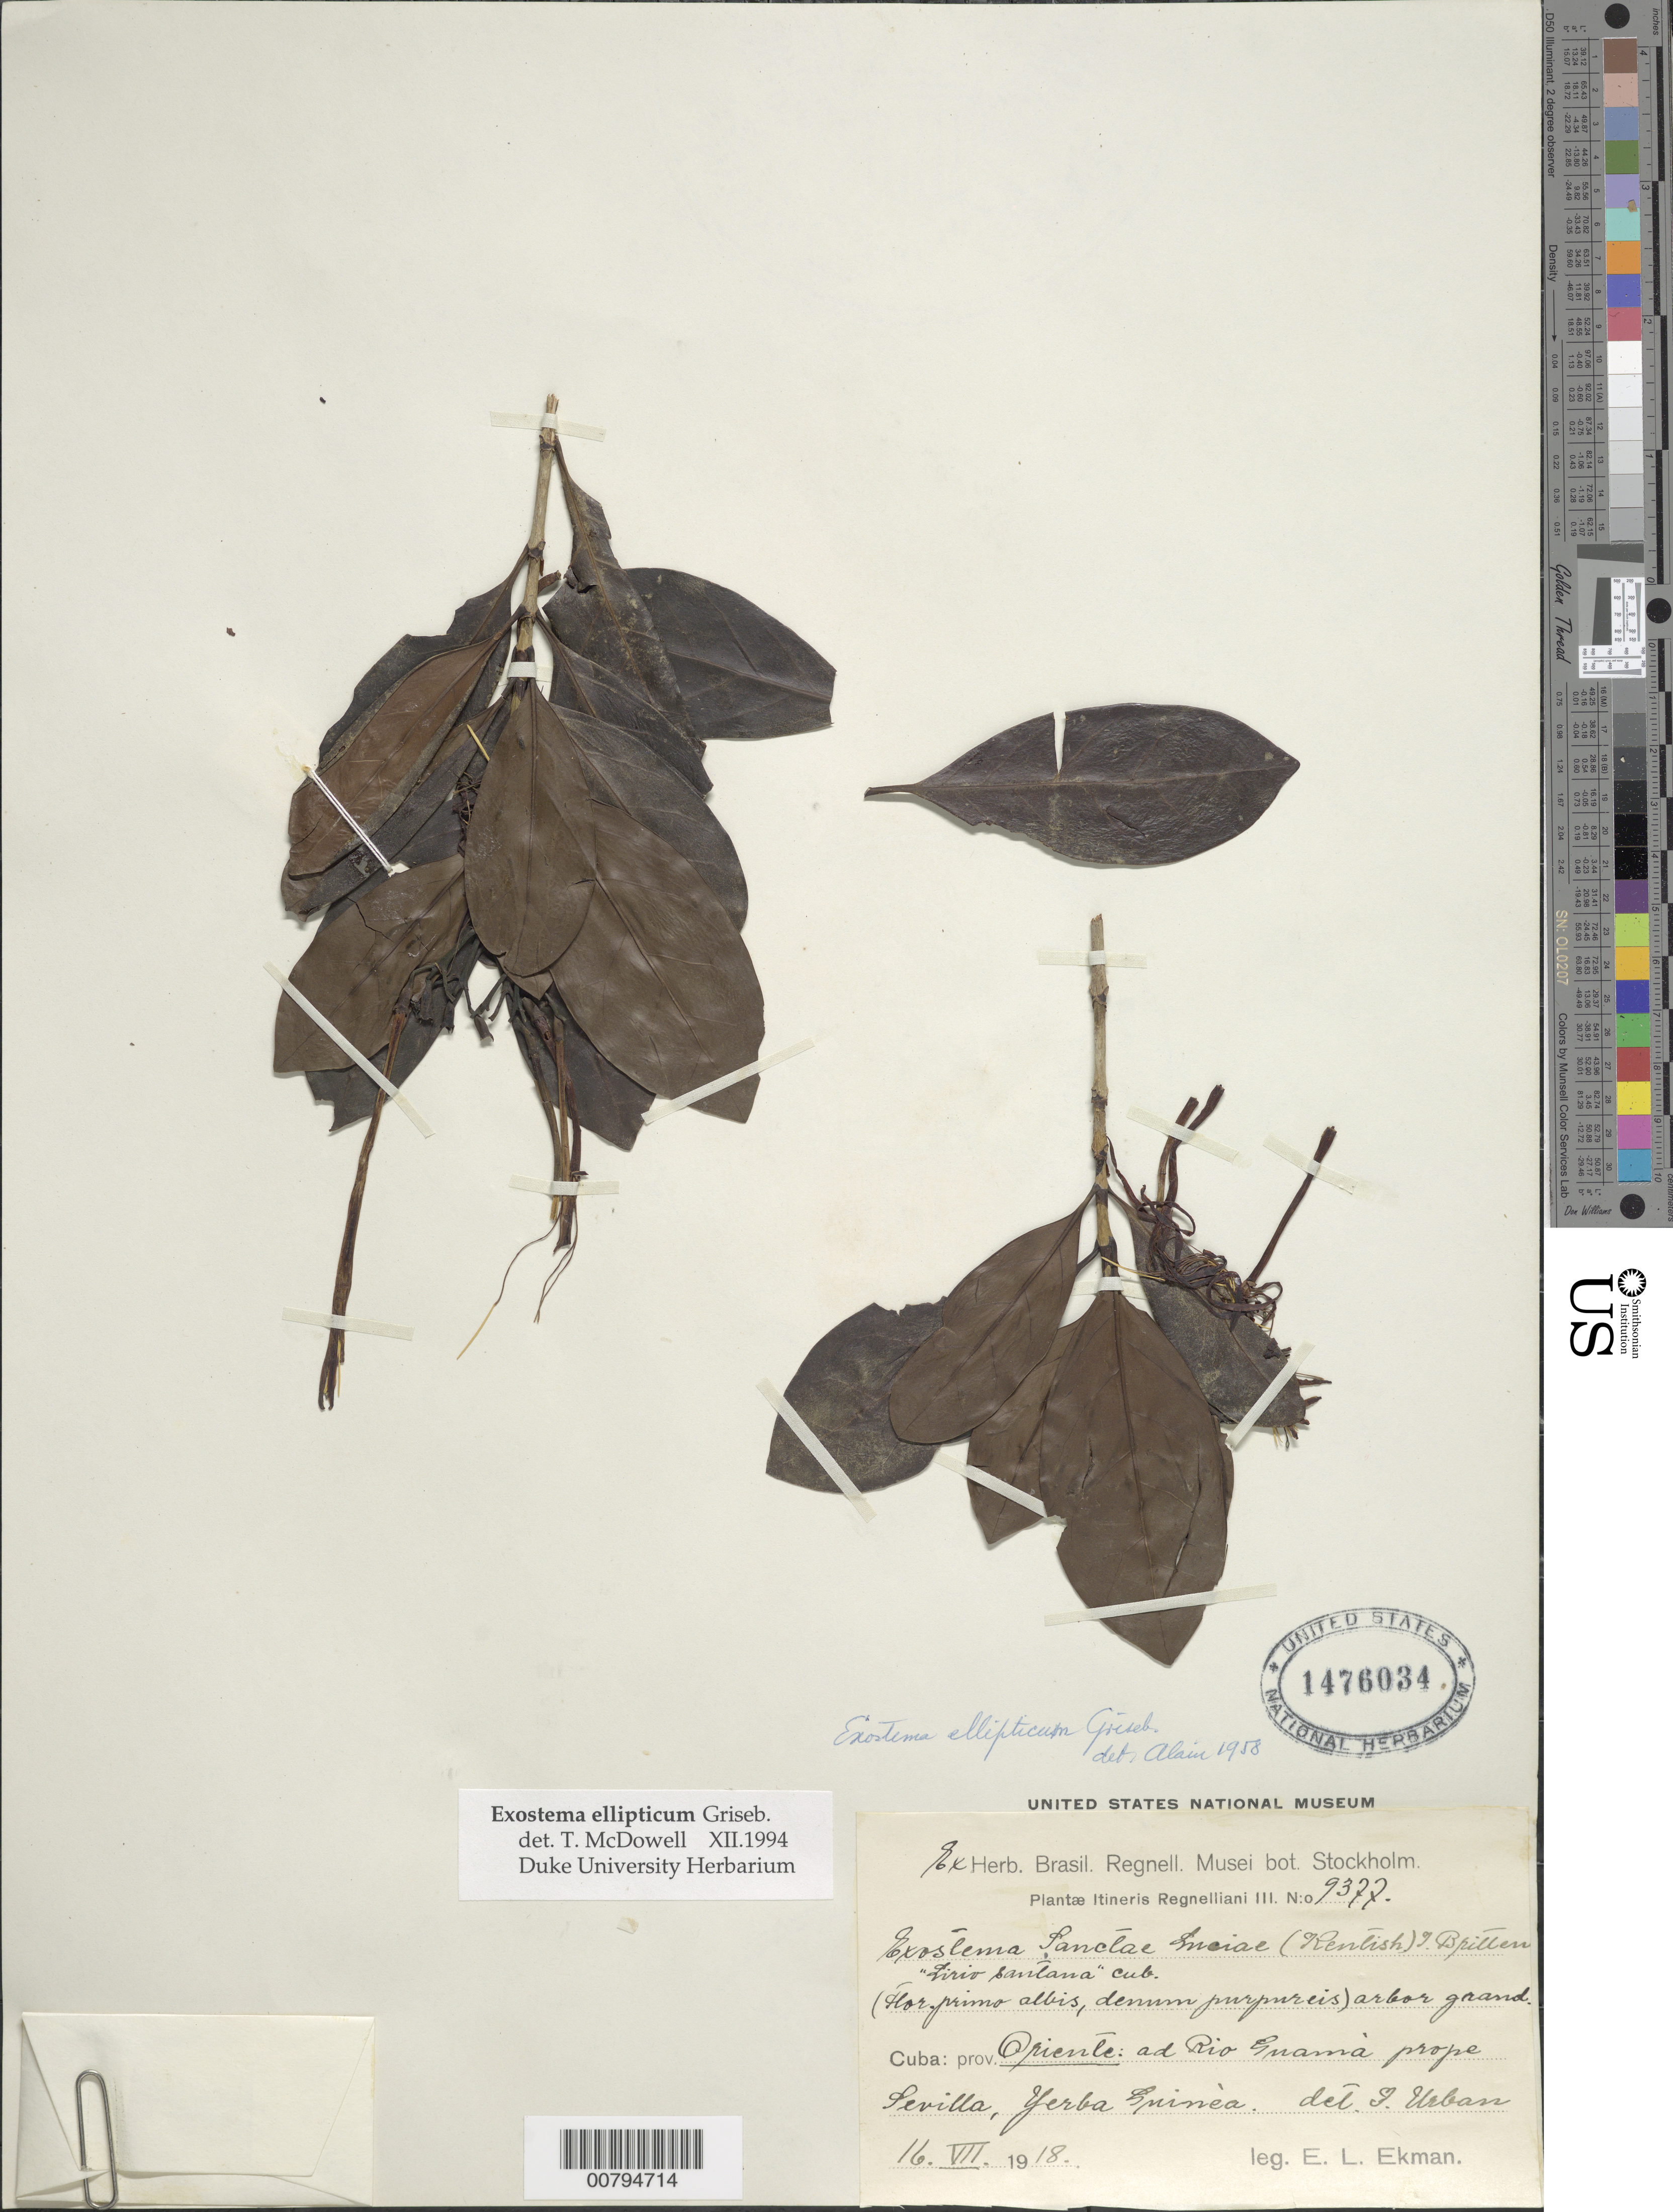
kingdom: Plantae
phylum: Tracheophyta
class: Magnoliopsida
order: Gentianales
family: Rubiaceae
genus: Exostema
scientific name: Exostema ellipticum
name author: Griseb.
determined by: Liogier, Alain H.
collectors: E. L. Ekman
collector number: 9377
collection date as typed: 16 Jul 1918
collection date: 1918-07-16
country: Cuba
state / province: Oriente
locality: Ad Rio Guama prope Sevilla, Yerba Guinèa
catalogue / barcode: US 1476034